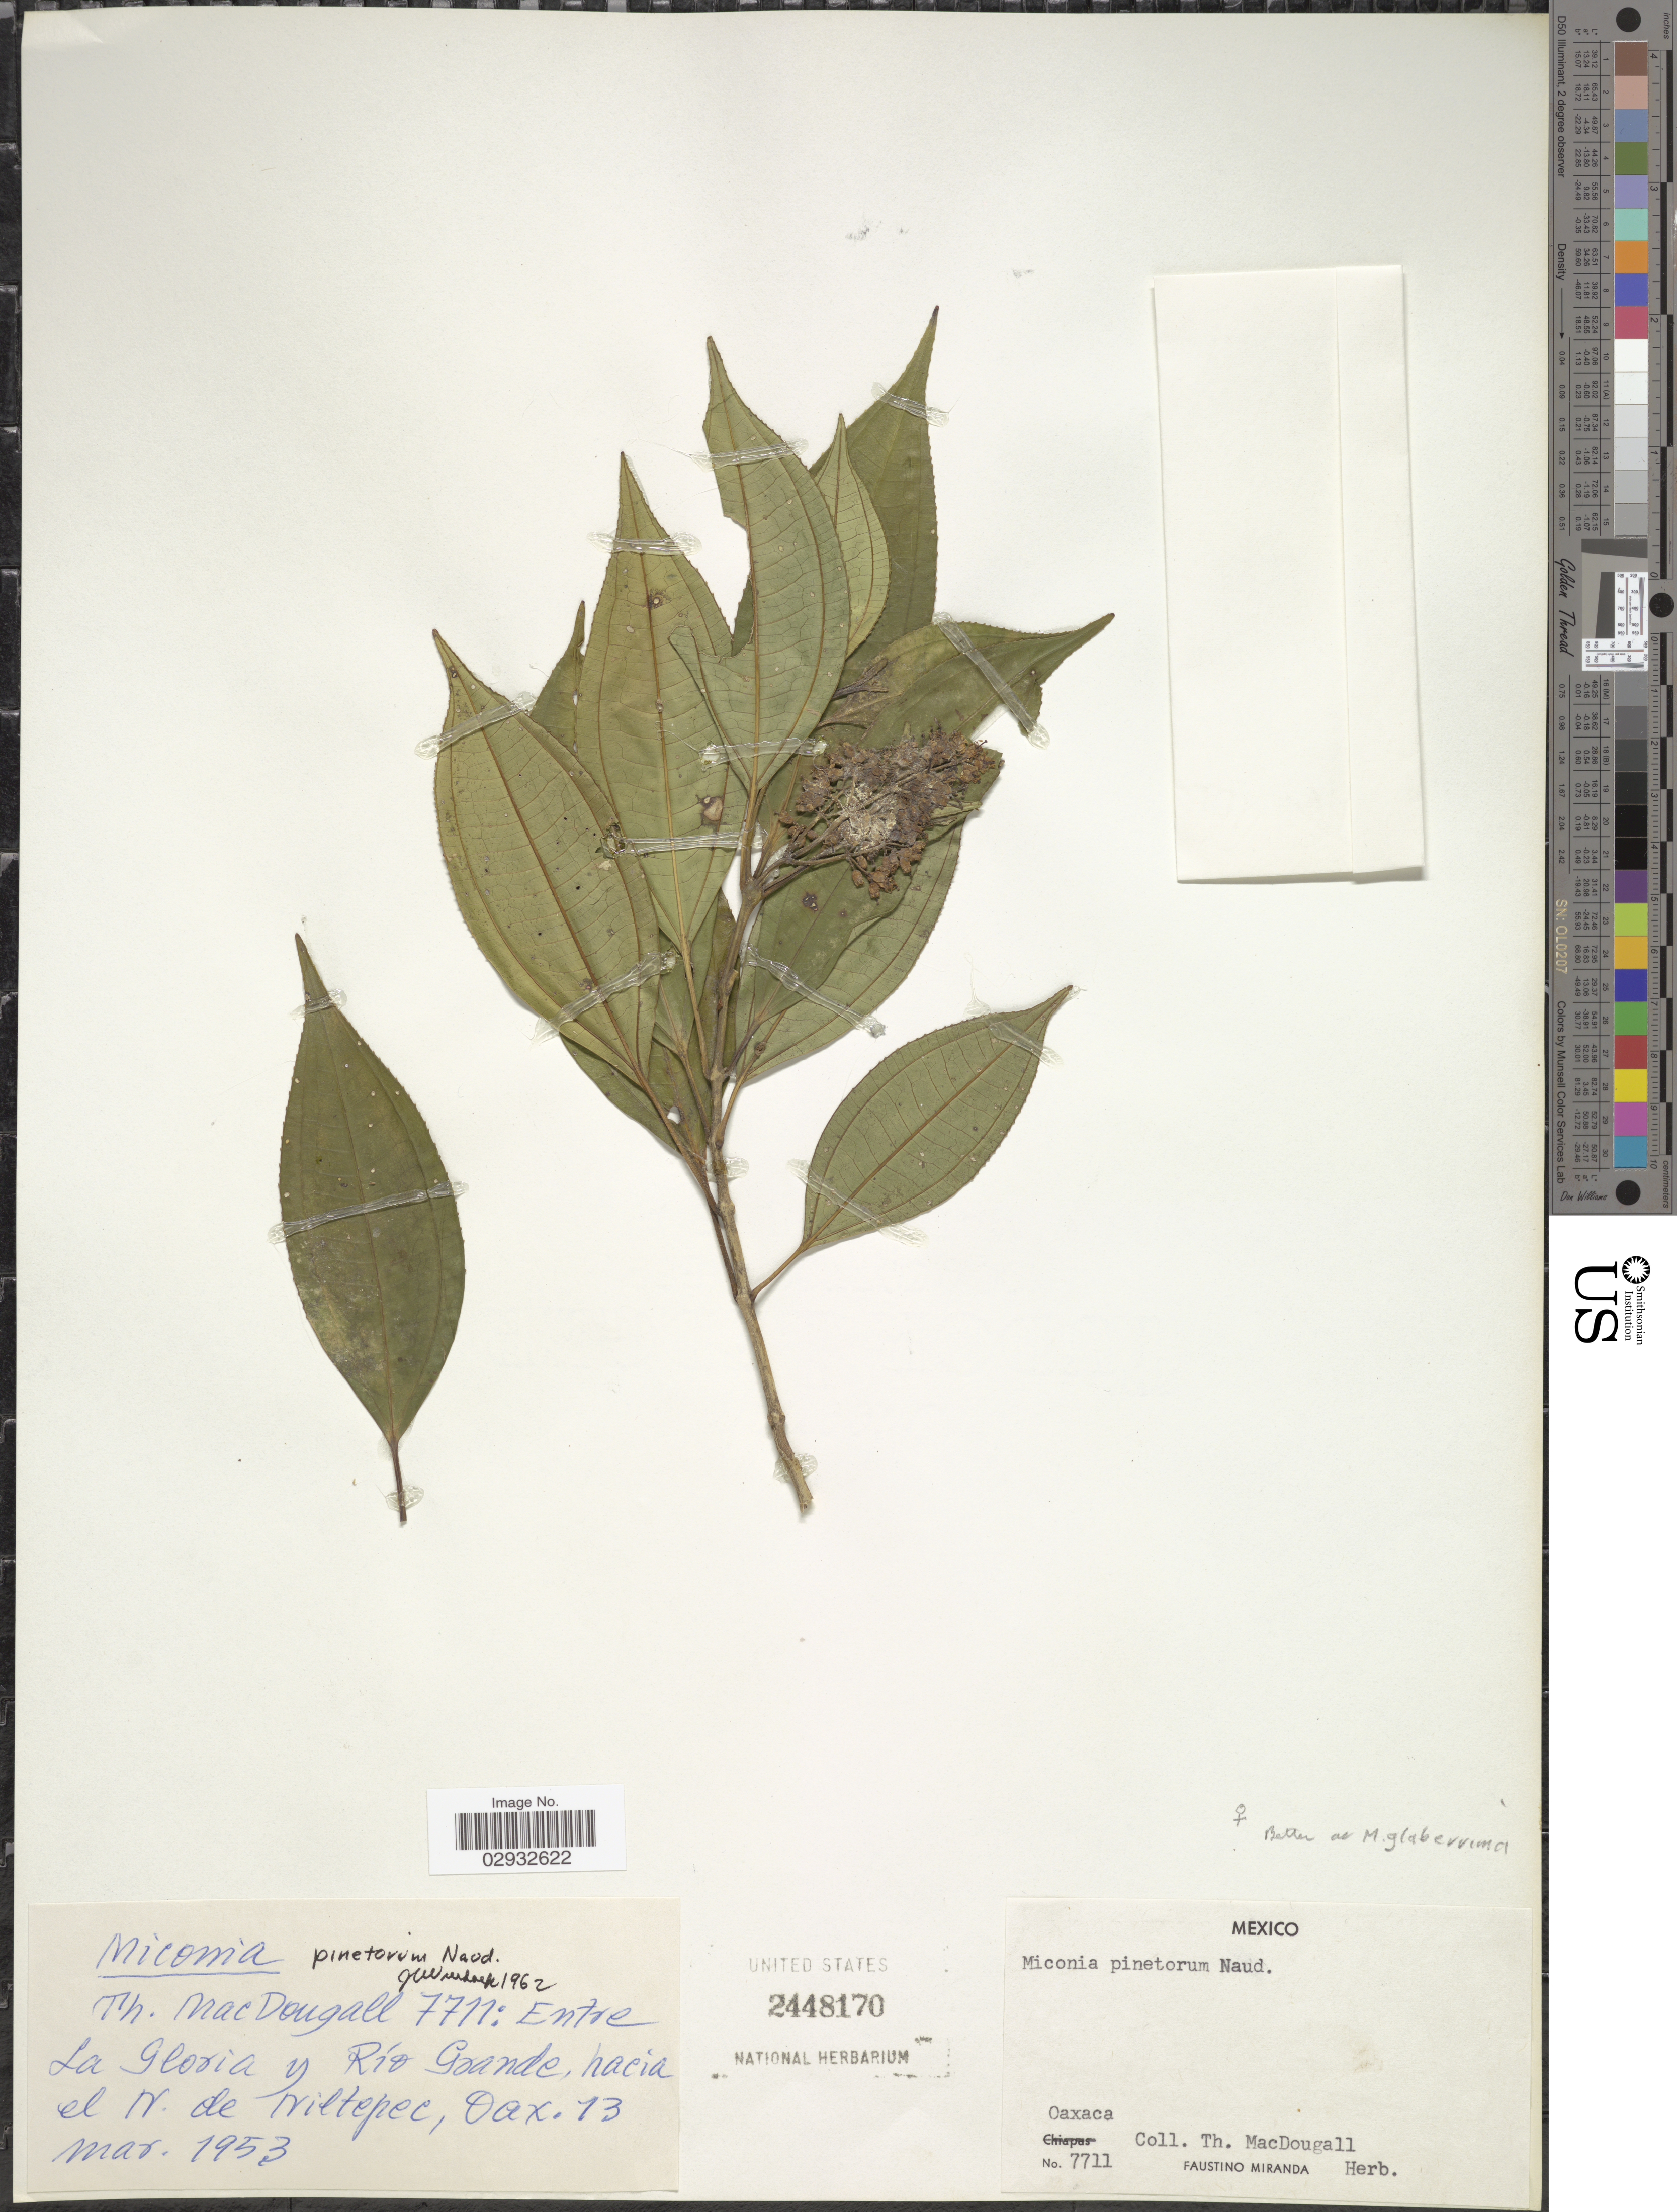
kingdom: Plantae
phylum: Tracheophyta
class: Magnoliopsida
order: Myrtales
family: Melastomataceae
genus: Miconia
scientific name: Miconia glaberrima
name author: (Schltdl.) Naudin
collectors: T. B. MacDougall & F. Miranda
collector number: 7711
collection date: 1953-03-13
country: Mexico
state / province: Oaxaca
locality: Entre La Gloria y Río Grande, hacia el N. de Niltepec.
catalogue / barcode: US 2448170